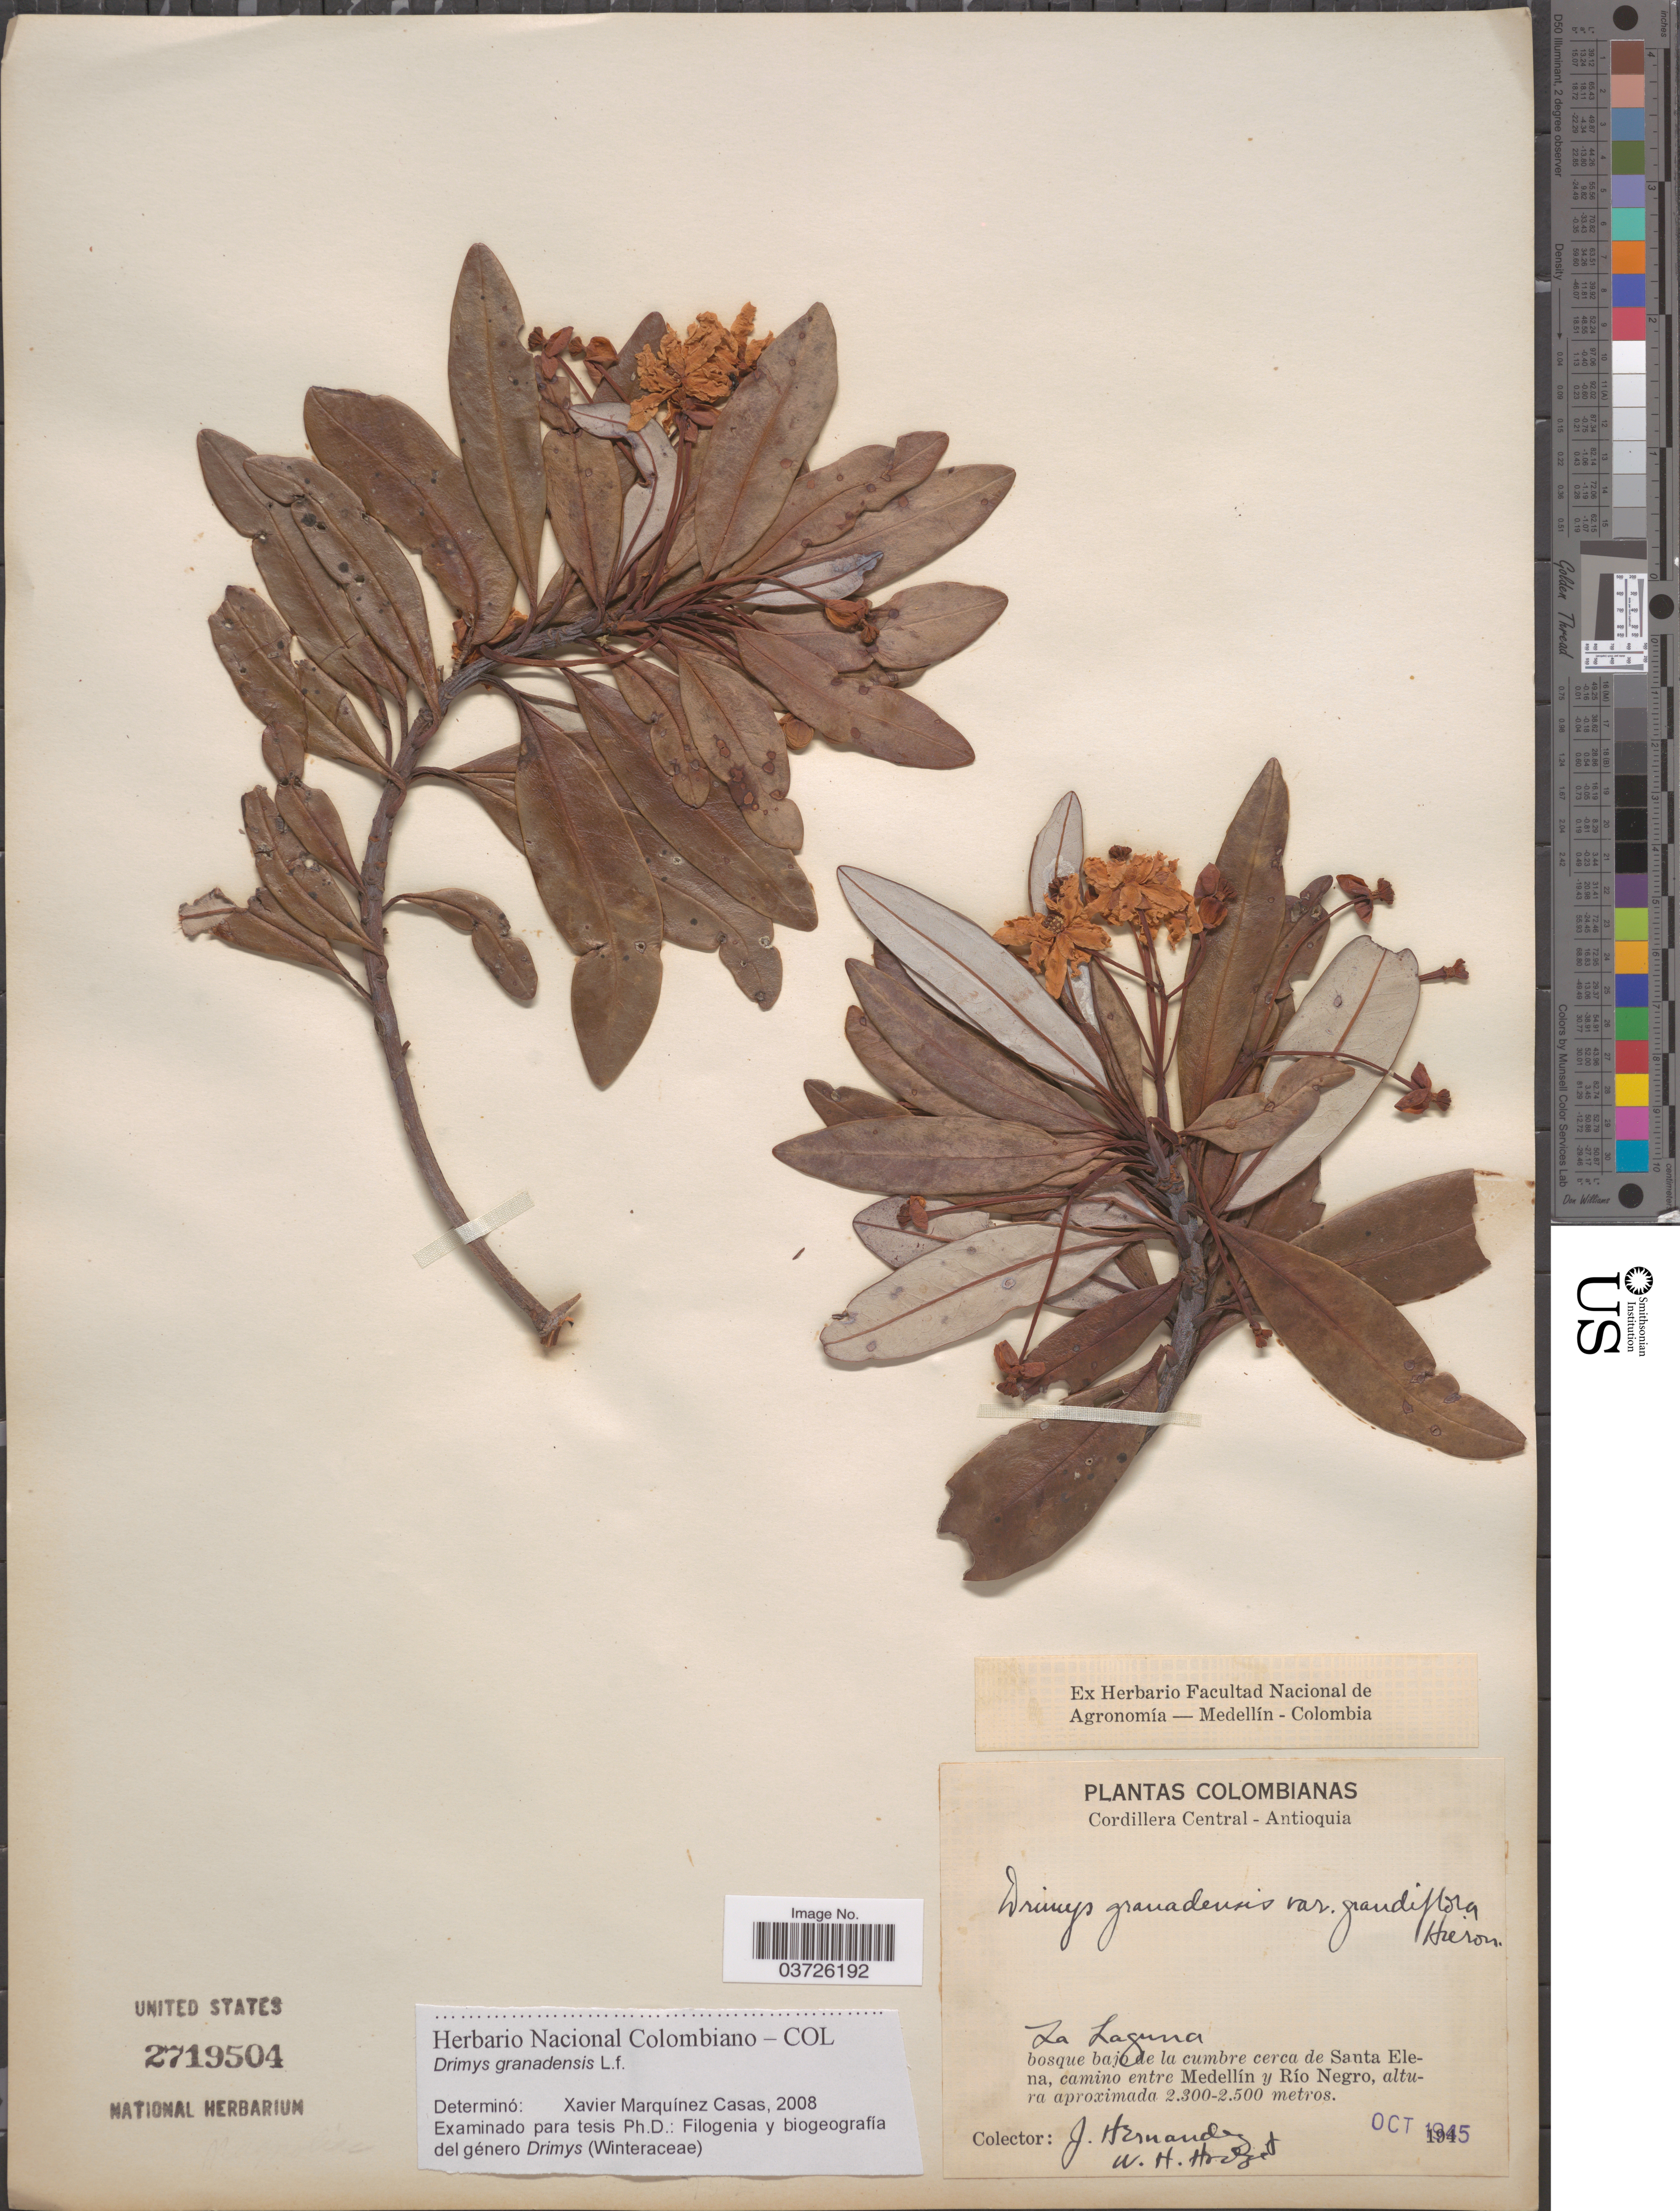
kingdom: Plantae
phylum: Tracheophyta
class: Magnoliopsida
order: Canellales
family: Winteraceae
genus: Drimys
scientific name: Drimys granadensis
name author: L. f.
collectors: J. Hernandez & W. Hodge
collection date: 1945-10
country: Colombia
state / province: Antioquia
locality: Cordillera Central - Antioquia. La Laguna. Bosque bajo de la cumbre cerca de Santa Elena, camino entre Medellín y Río Negro.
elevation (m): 2300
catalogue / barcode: US 2719504